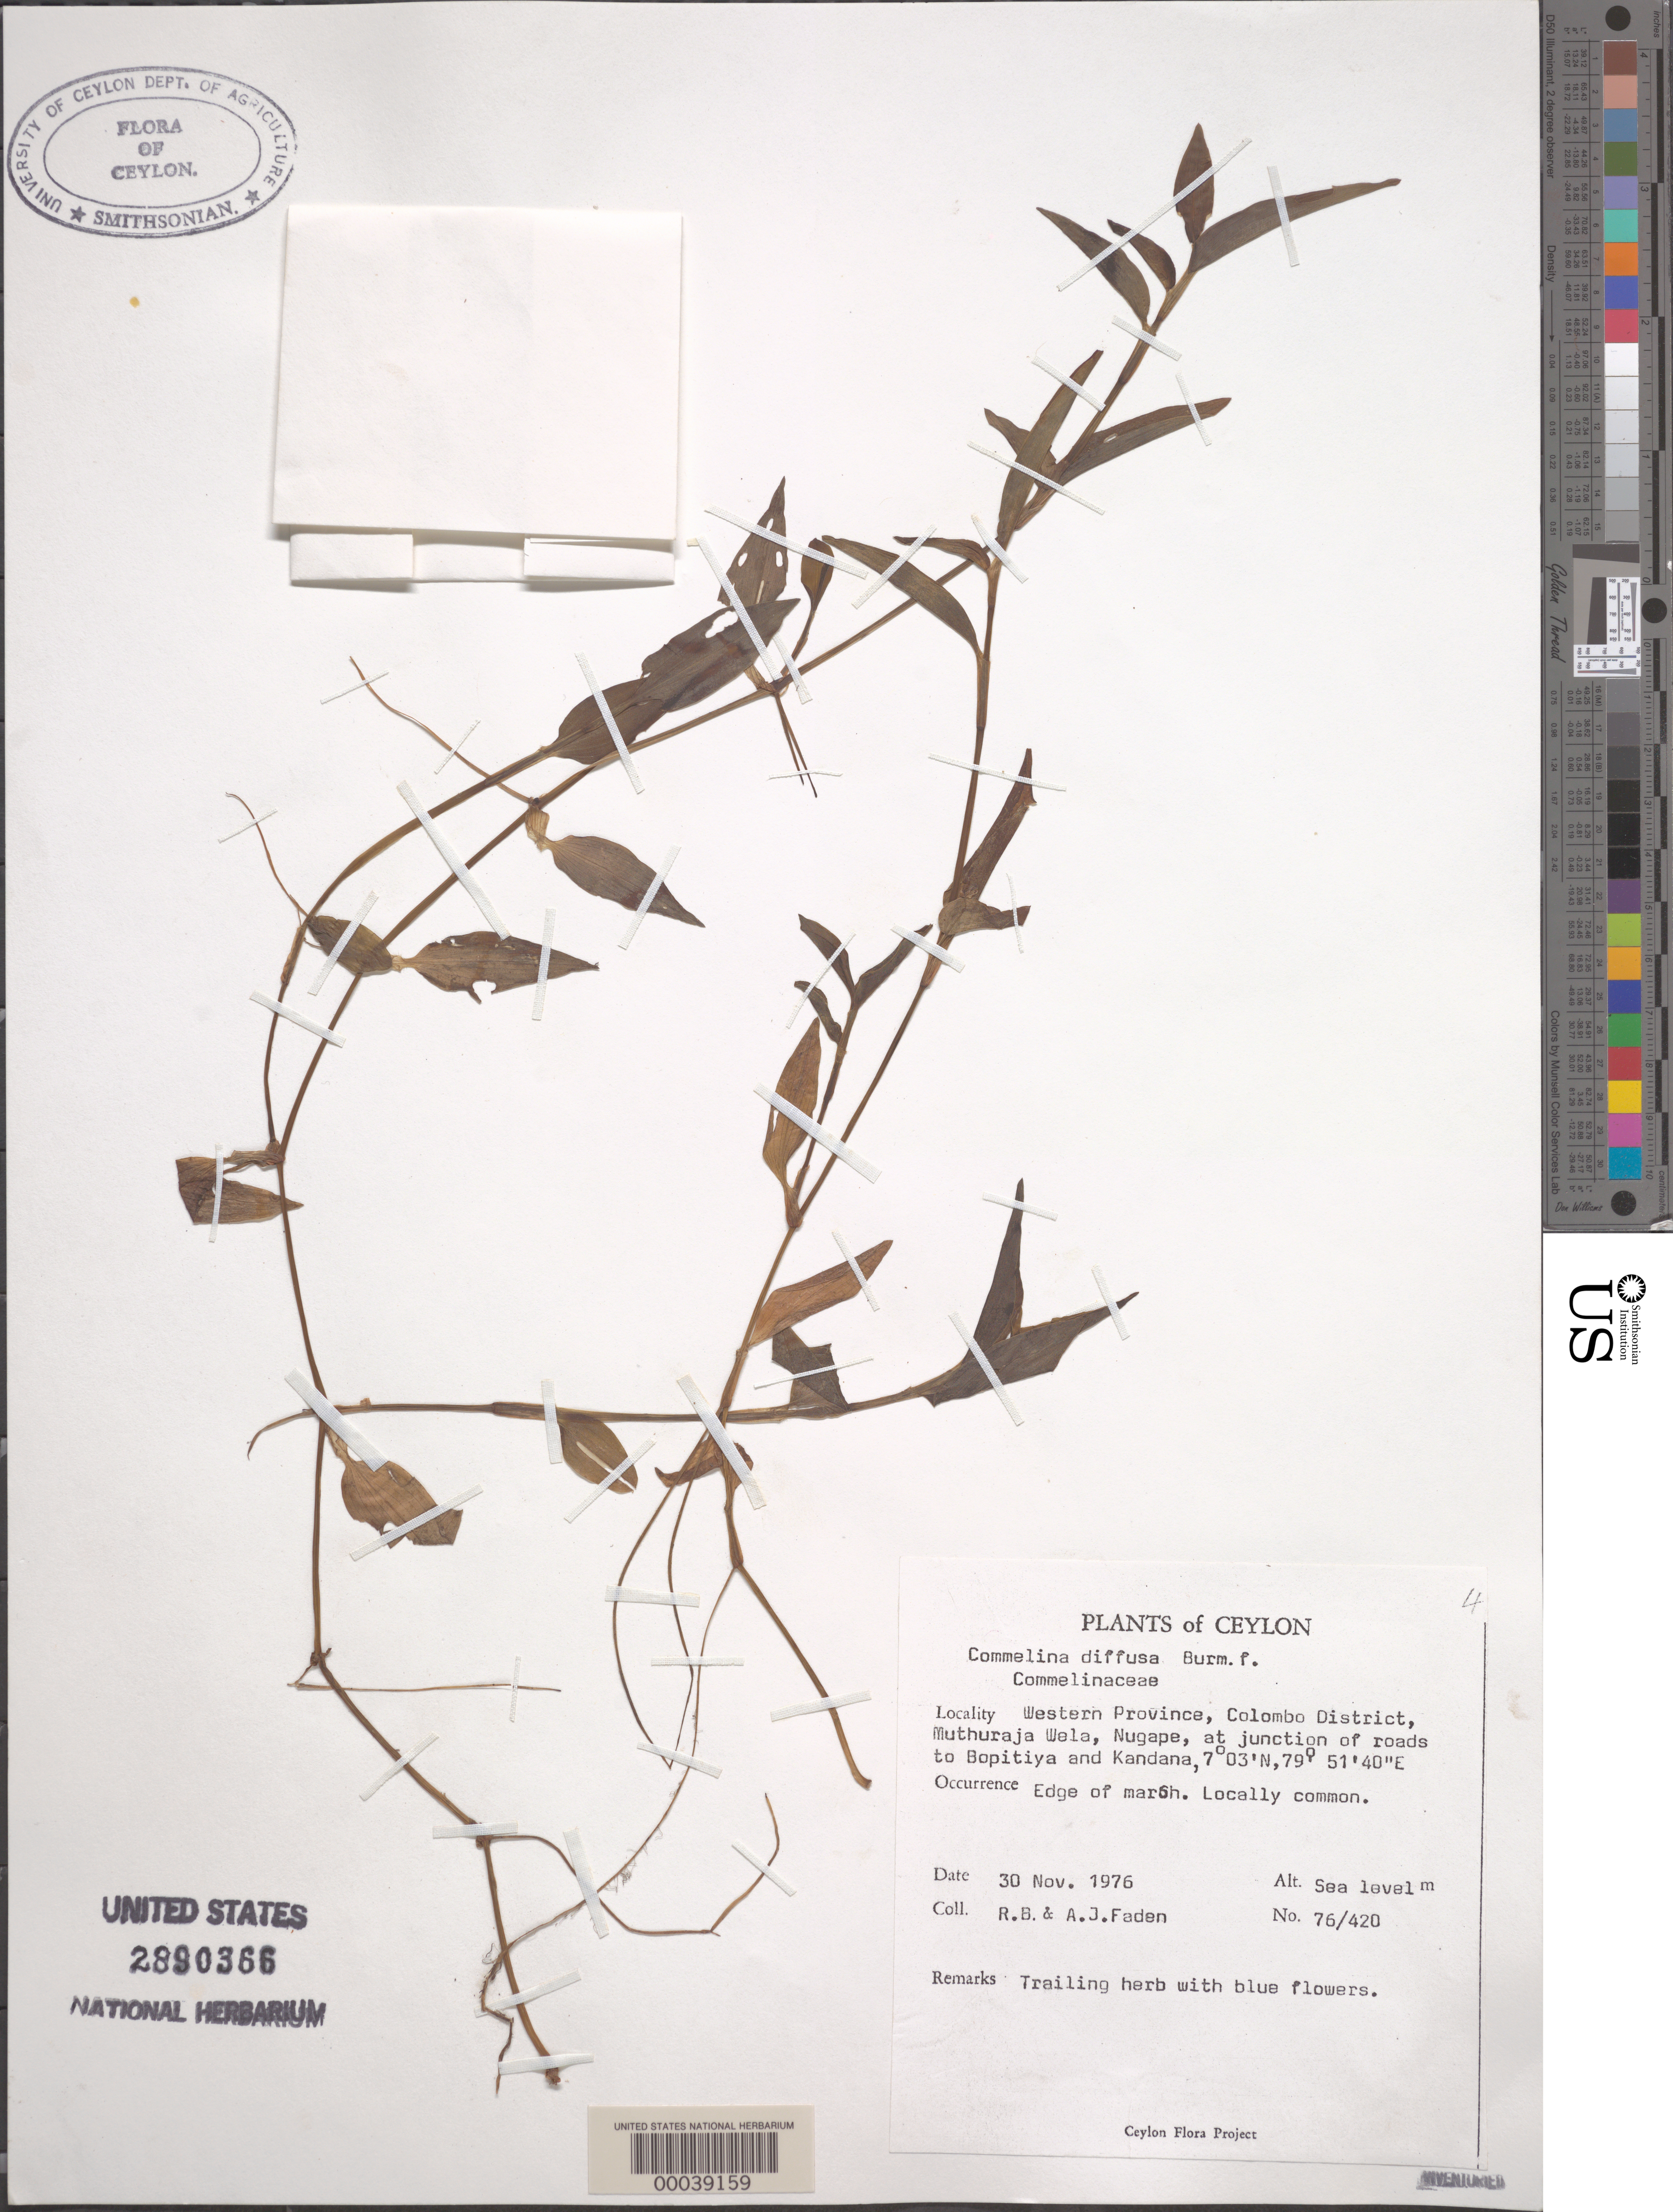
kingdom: Plantae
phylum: Tracheophyta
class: Liliopsida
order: Commelinales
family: Commelinaceae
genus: Commelina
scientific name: Commelina diffusa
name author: Burm. f.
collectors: R. B. Faden & A. J. Faden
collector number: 76/420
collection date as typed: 30 Nov 1976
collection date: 1976-11-30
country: Sri Lanka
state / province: Western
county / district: Colombo Dist.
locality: Muthuraja wela, nugape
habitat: Edge of marsh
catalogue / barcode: US 2890366